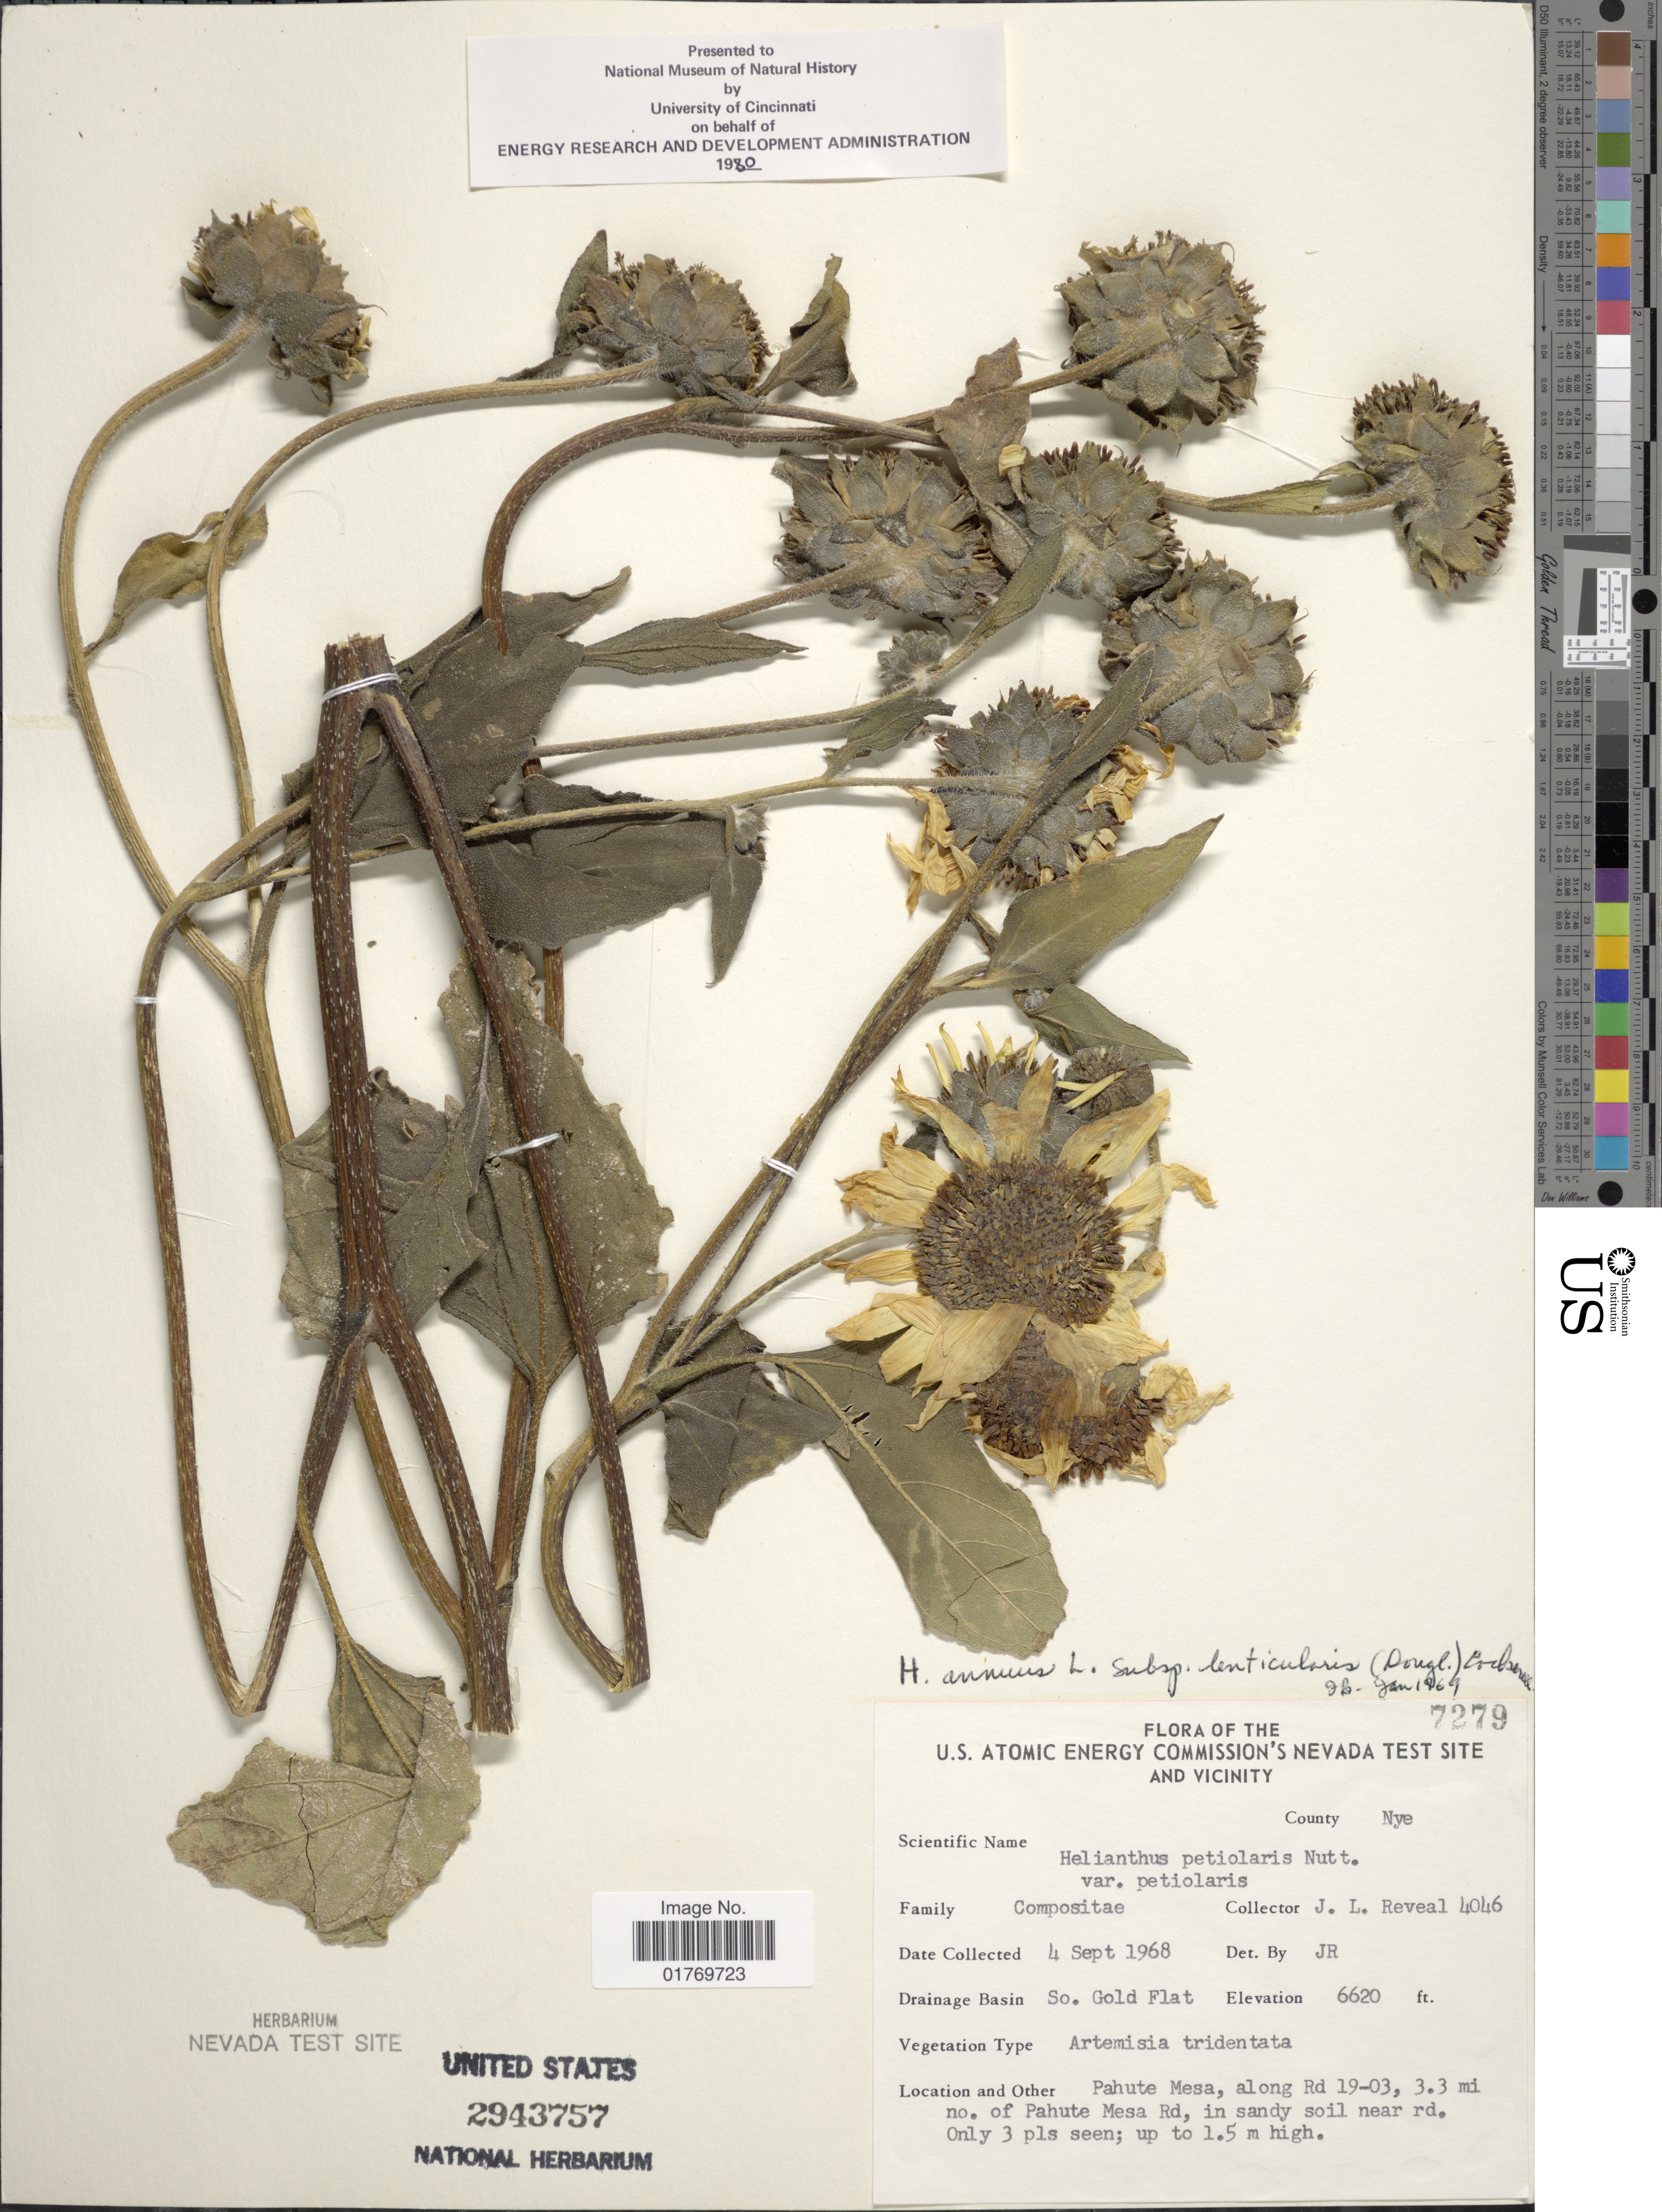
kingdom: Plantae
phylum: Tracheophyta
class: Magnoliopsida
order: Asterales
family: Asteraceae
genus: Helianthus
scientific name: Helianthus annuus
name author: L.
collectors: J. L. Reveal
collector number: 4046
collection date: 1968-09-04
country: United States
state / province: Nevada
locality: U. S. Atomic Energy Commision' s Nevada Test Site And Vicinity, County Nye, Drainage Basin So. Gold Flat, Pahute Mesa, along Rd 19-03, 3.3 mi no , of Pahute Mesa Rd, in sandy soil near rd.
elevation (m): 2018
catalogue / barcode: US 2943757